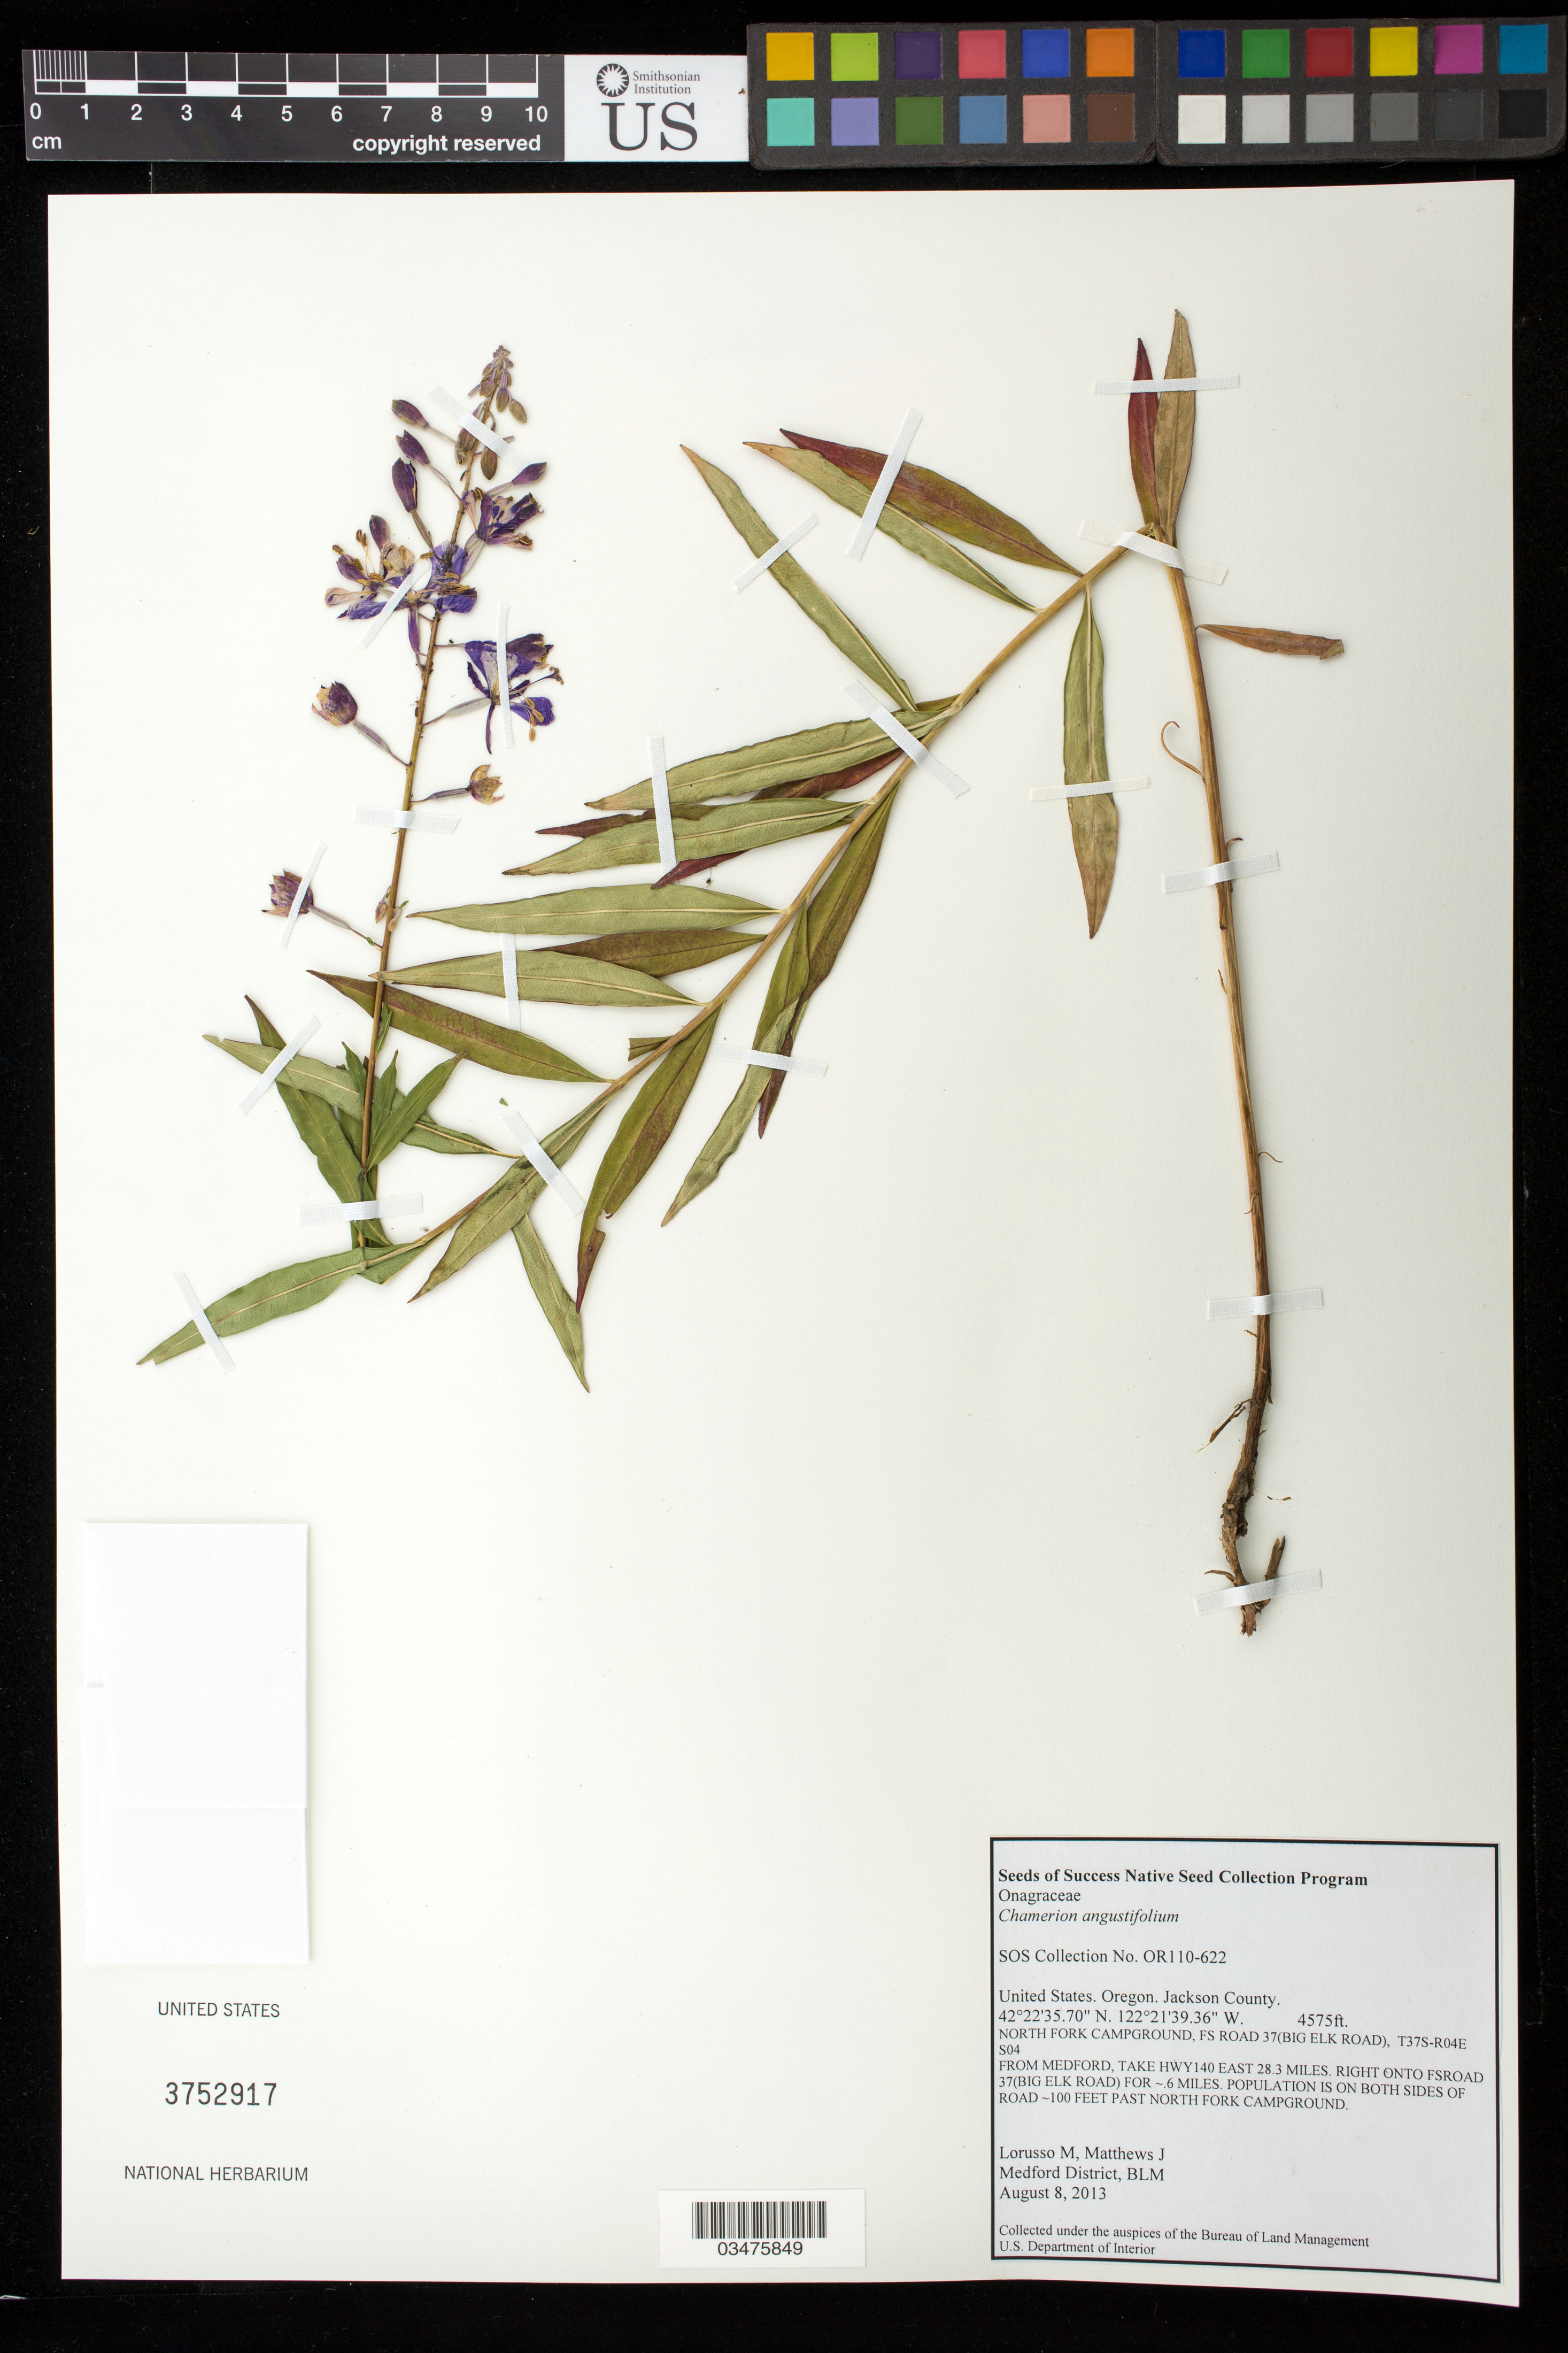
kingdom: Plantae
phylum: Tracheophyta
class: Magnoliopsida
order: Myrtales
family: Onagraceae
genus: Chamaenerion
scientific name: Chamaenerion angustifolium subsp. circumvagum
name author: (Mosquin) Moldenke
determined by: Wagner, W. L., (BOT), Smithsonian Institution - National Museum of Natural History (UNITED STATES)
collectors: M. Lorusso & J. Matthews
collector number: OR110-622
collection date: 2013-08-08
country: United States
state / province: Oregon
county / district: Jackson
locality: North Fork Campground, FS Road 37 (Big Elk Road)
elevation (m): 1394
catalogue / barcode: US 3752917